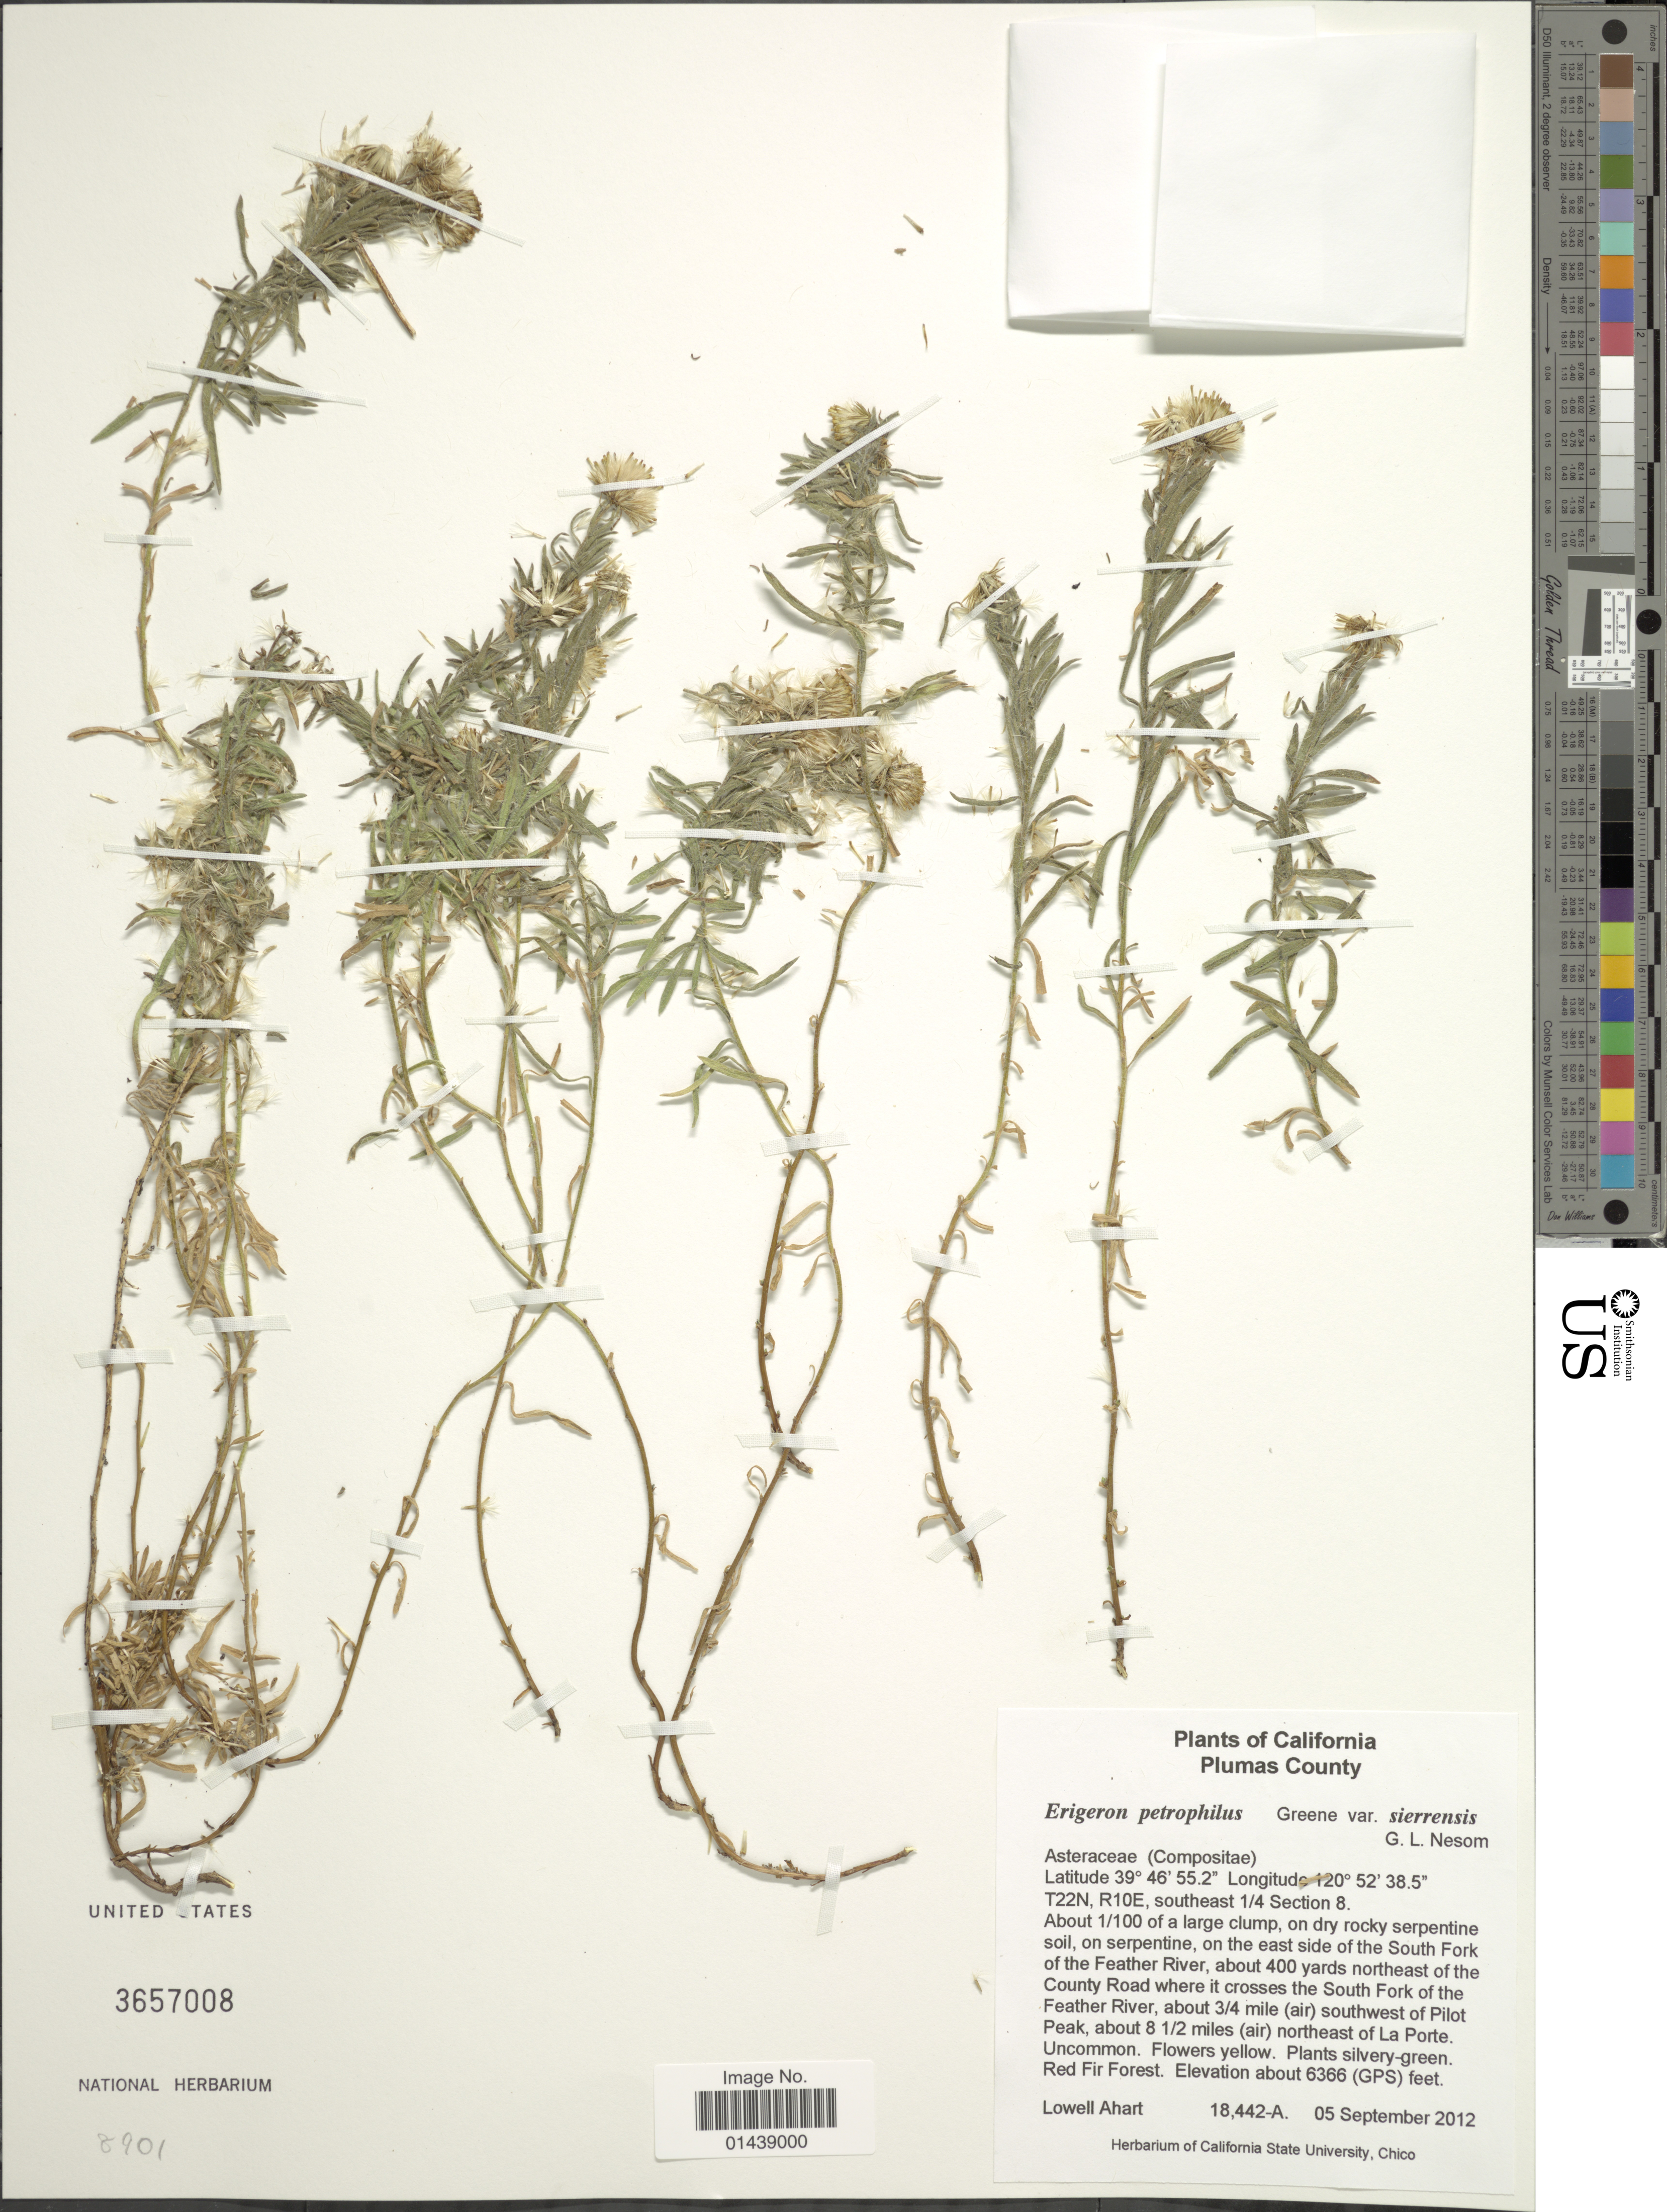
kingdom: Plantae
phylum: Tracheophyta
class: Magnoliopsida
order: Asterales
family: Asteraceae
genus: Erigeron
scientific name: Erigeron petrophilus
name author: Greene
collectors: L. Ahart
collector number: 18442-A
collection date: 2012-09-05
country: United States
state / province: California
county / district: Plumas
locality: Plumas County. T22N, R10E, southeast 1/4 Section 8. serpentine area, on the east side of the South Fork of the Feather River, about 400 yards northeast of the County Road where it crosses the South Fork of the Feather River, about 3/4 mile (air) southwest of Pilot Peak, about 8 1/2 miles (air) northeast of La Porte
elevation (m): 1940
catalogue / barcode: US 3657008